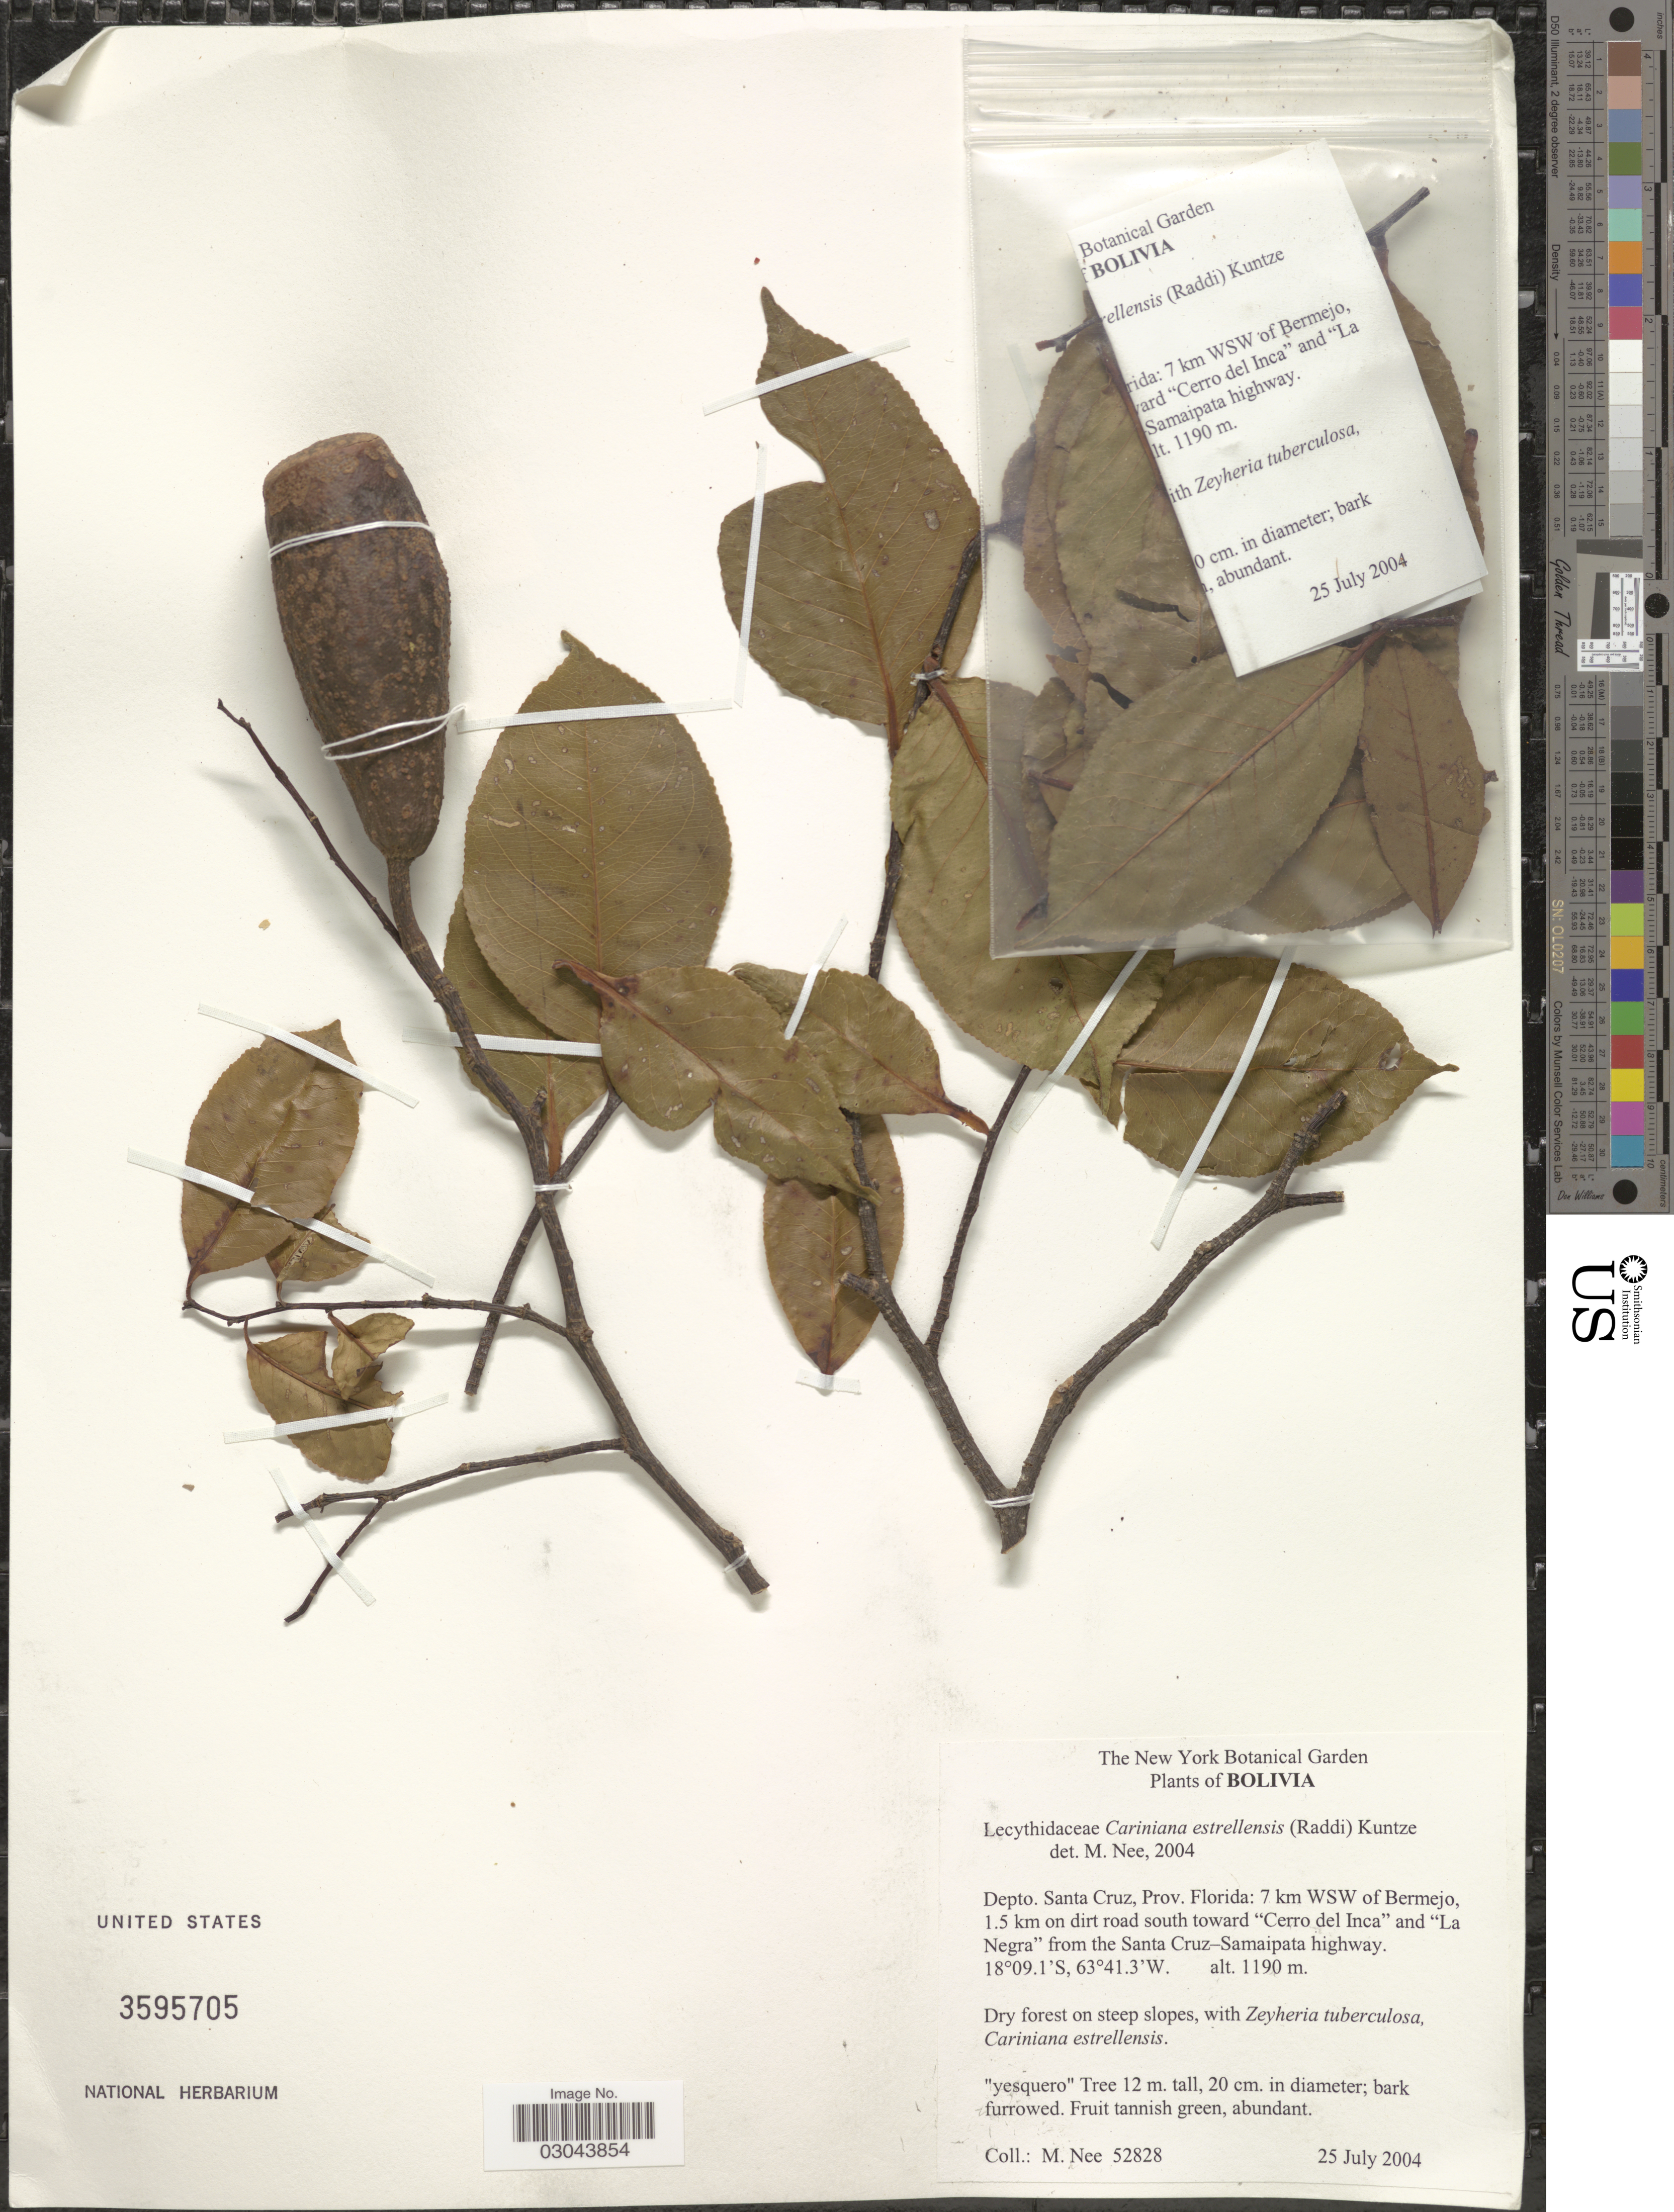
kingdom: Plantae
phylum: Tracheophyta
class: Magnoliopsida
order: Ericales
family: Lecythidaceae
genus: Cariniana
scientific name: Cariniana estrellensis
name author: (Raddi) Kuntze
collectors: M. Nee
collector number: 52828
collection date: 2004-07-25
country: Bolivia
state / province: Santa Cruz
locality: Depto. Santa Cruz, Prov. Florida: 7 km WSW of Bermejo, 1.5 km on dirt road south toward "Cerro del Inca" and "La Negra" from the Santa Cruz-Samaipata highway.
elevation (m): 1190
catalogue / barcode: US 3595705